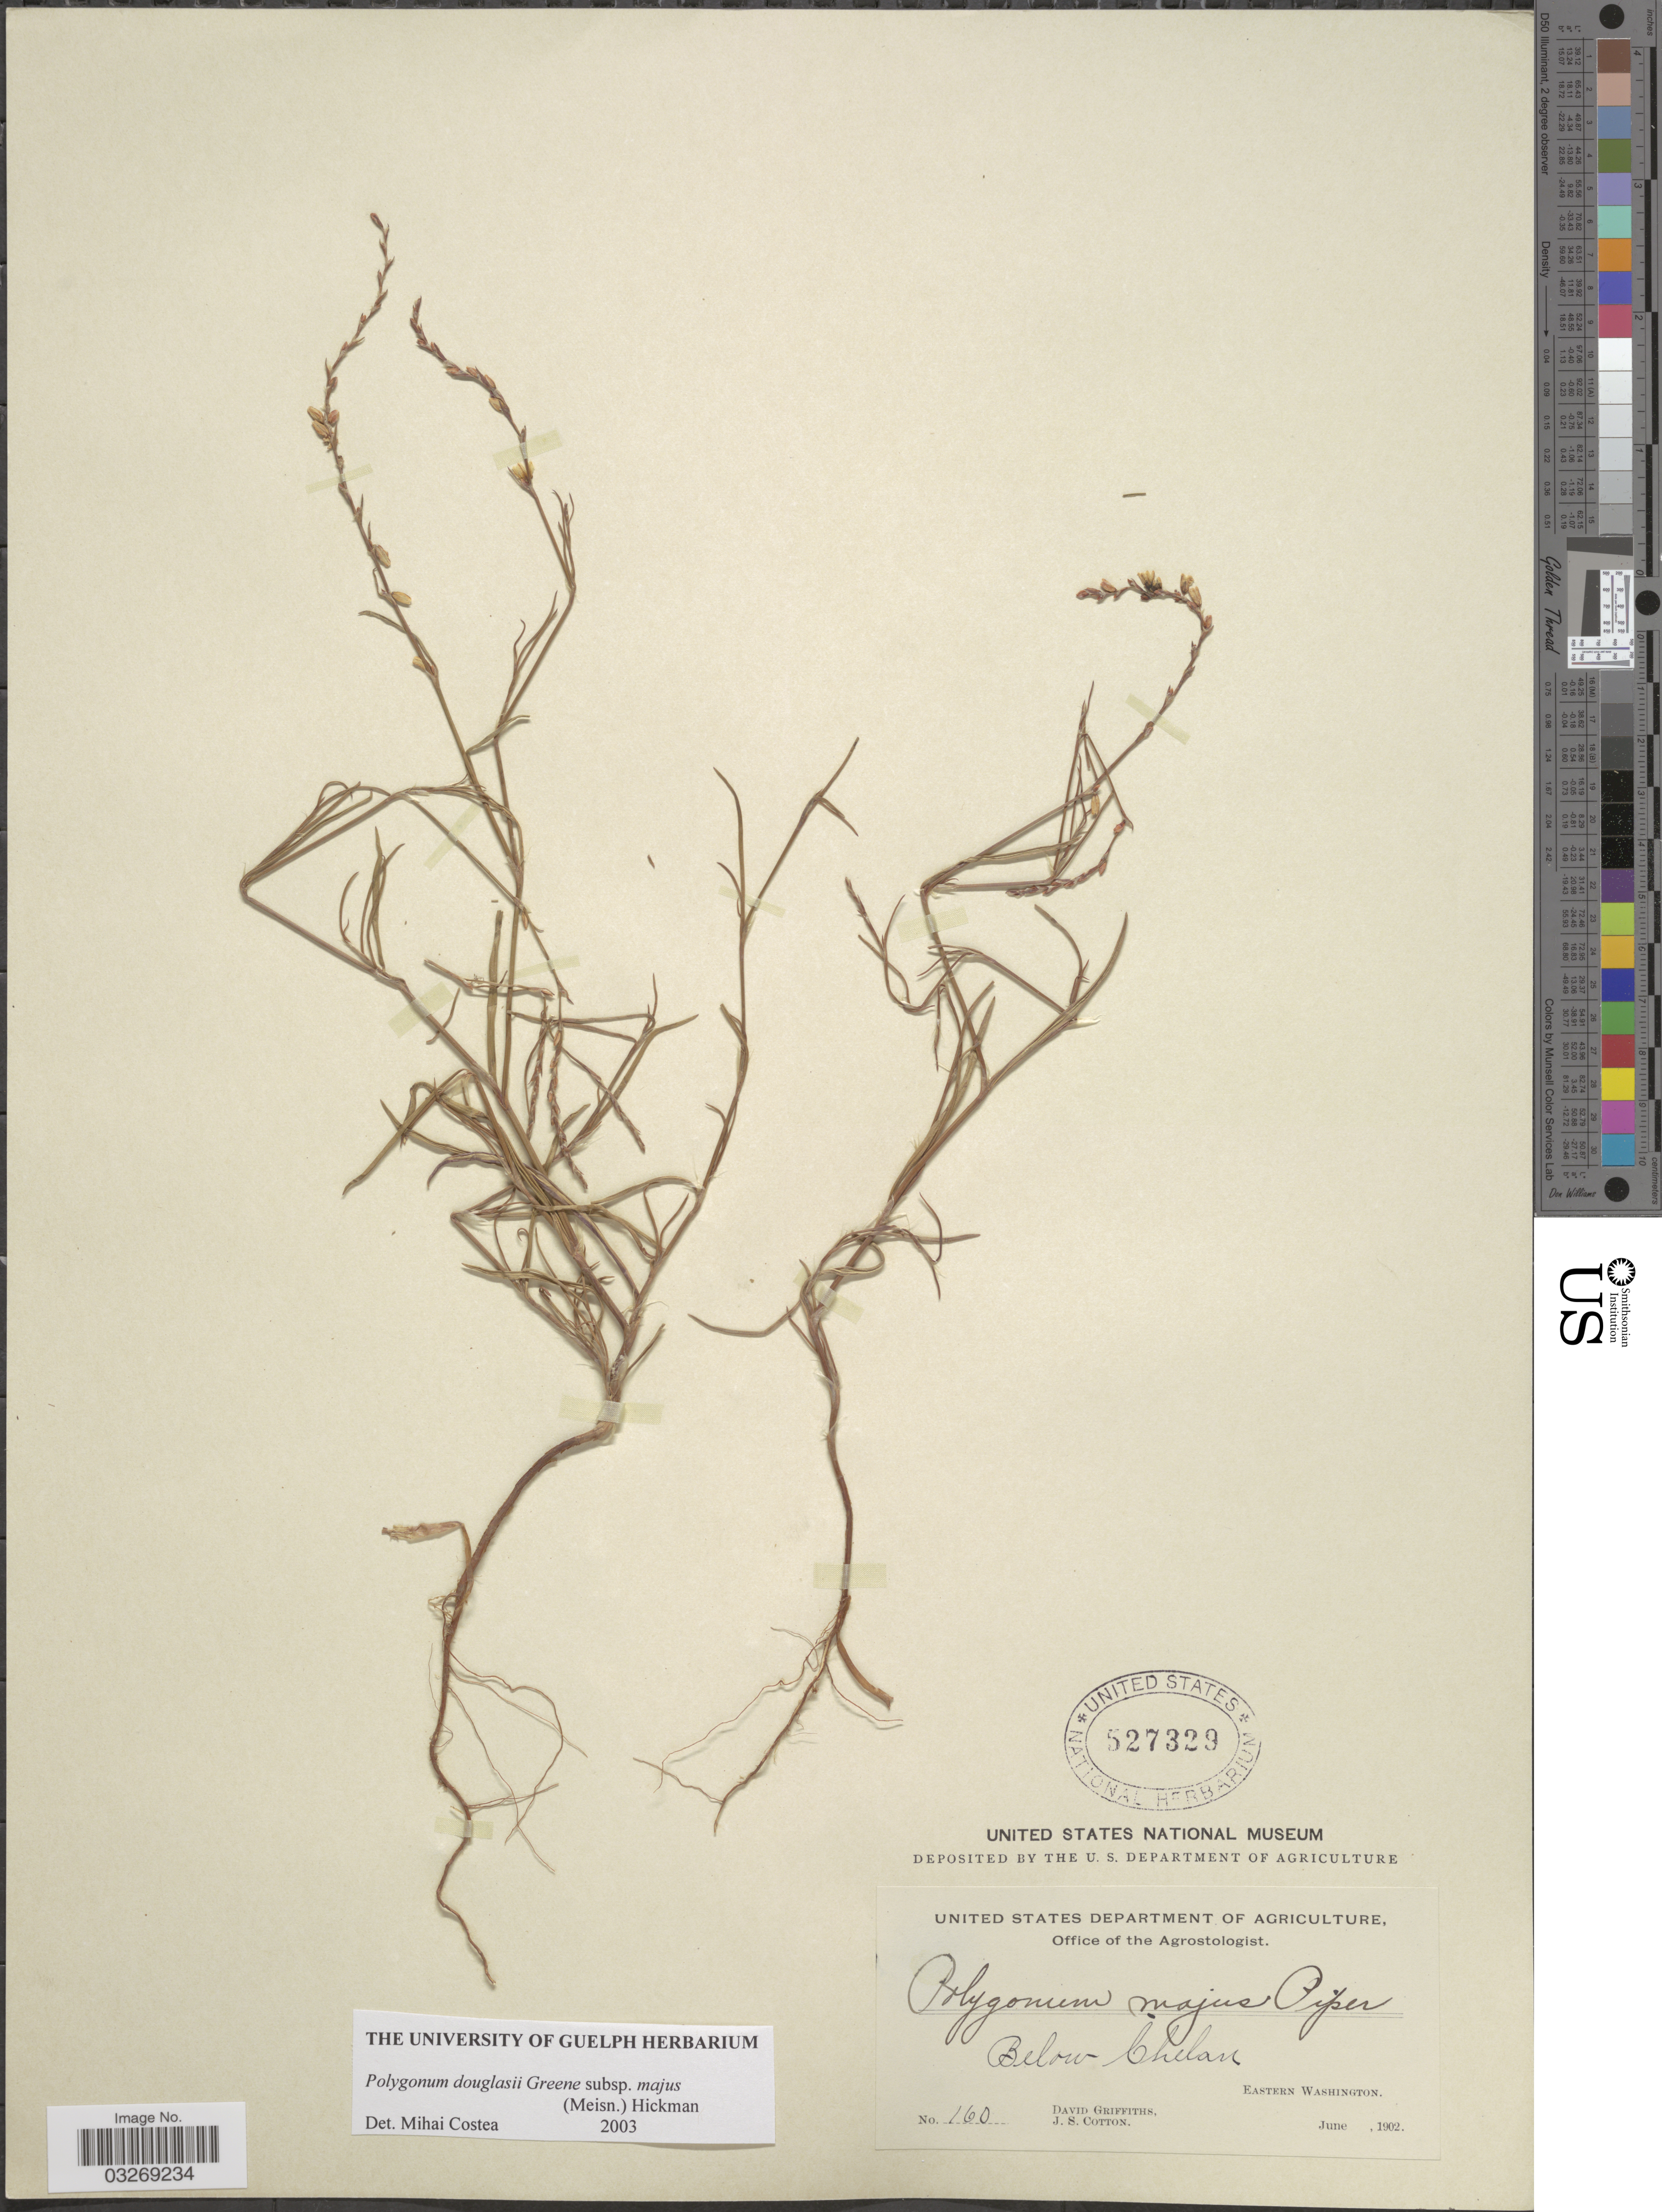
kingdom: Plantae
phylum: Tracheophyta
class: Magnoliopsida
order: Caryophyllales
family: Polygonaceae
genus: Polygonum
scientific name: Polygonum douglasii subsp. majus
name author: (Meisn.) Hickman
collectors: D. Griffiths & J. S. Cotton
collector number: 160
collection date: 1902-06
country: United States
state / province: Washington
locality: Below Chelan. Eastern Washington.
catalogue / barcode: US 527329